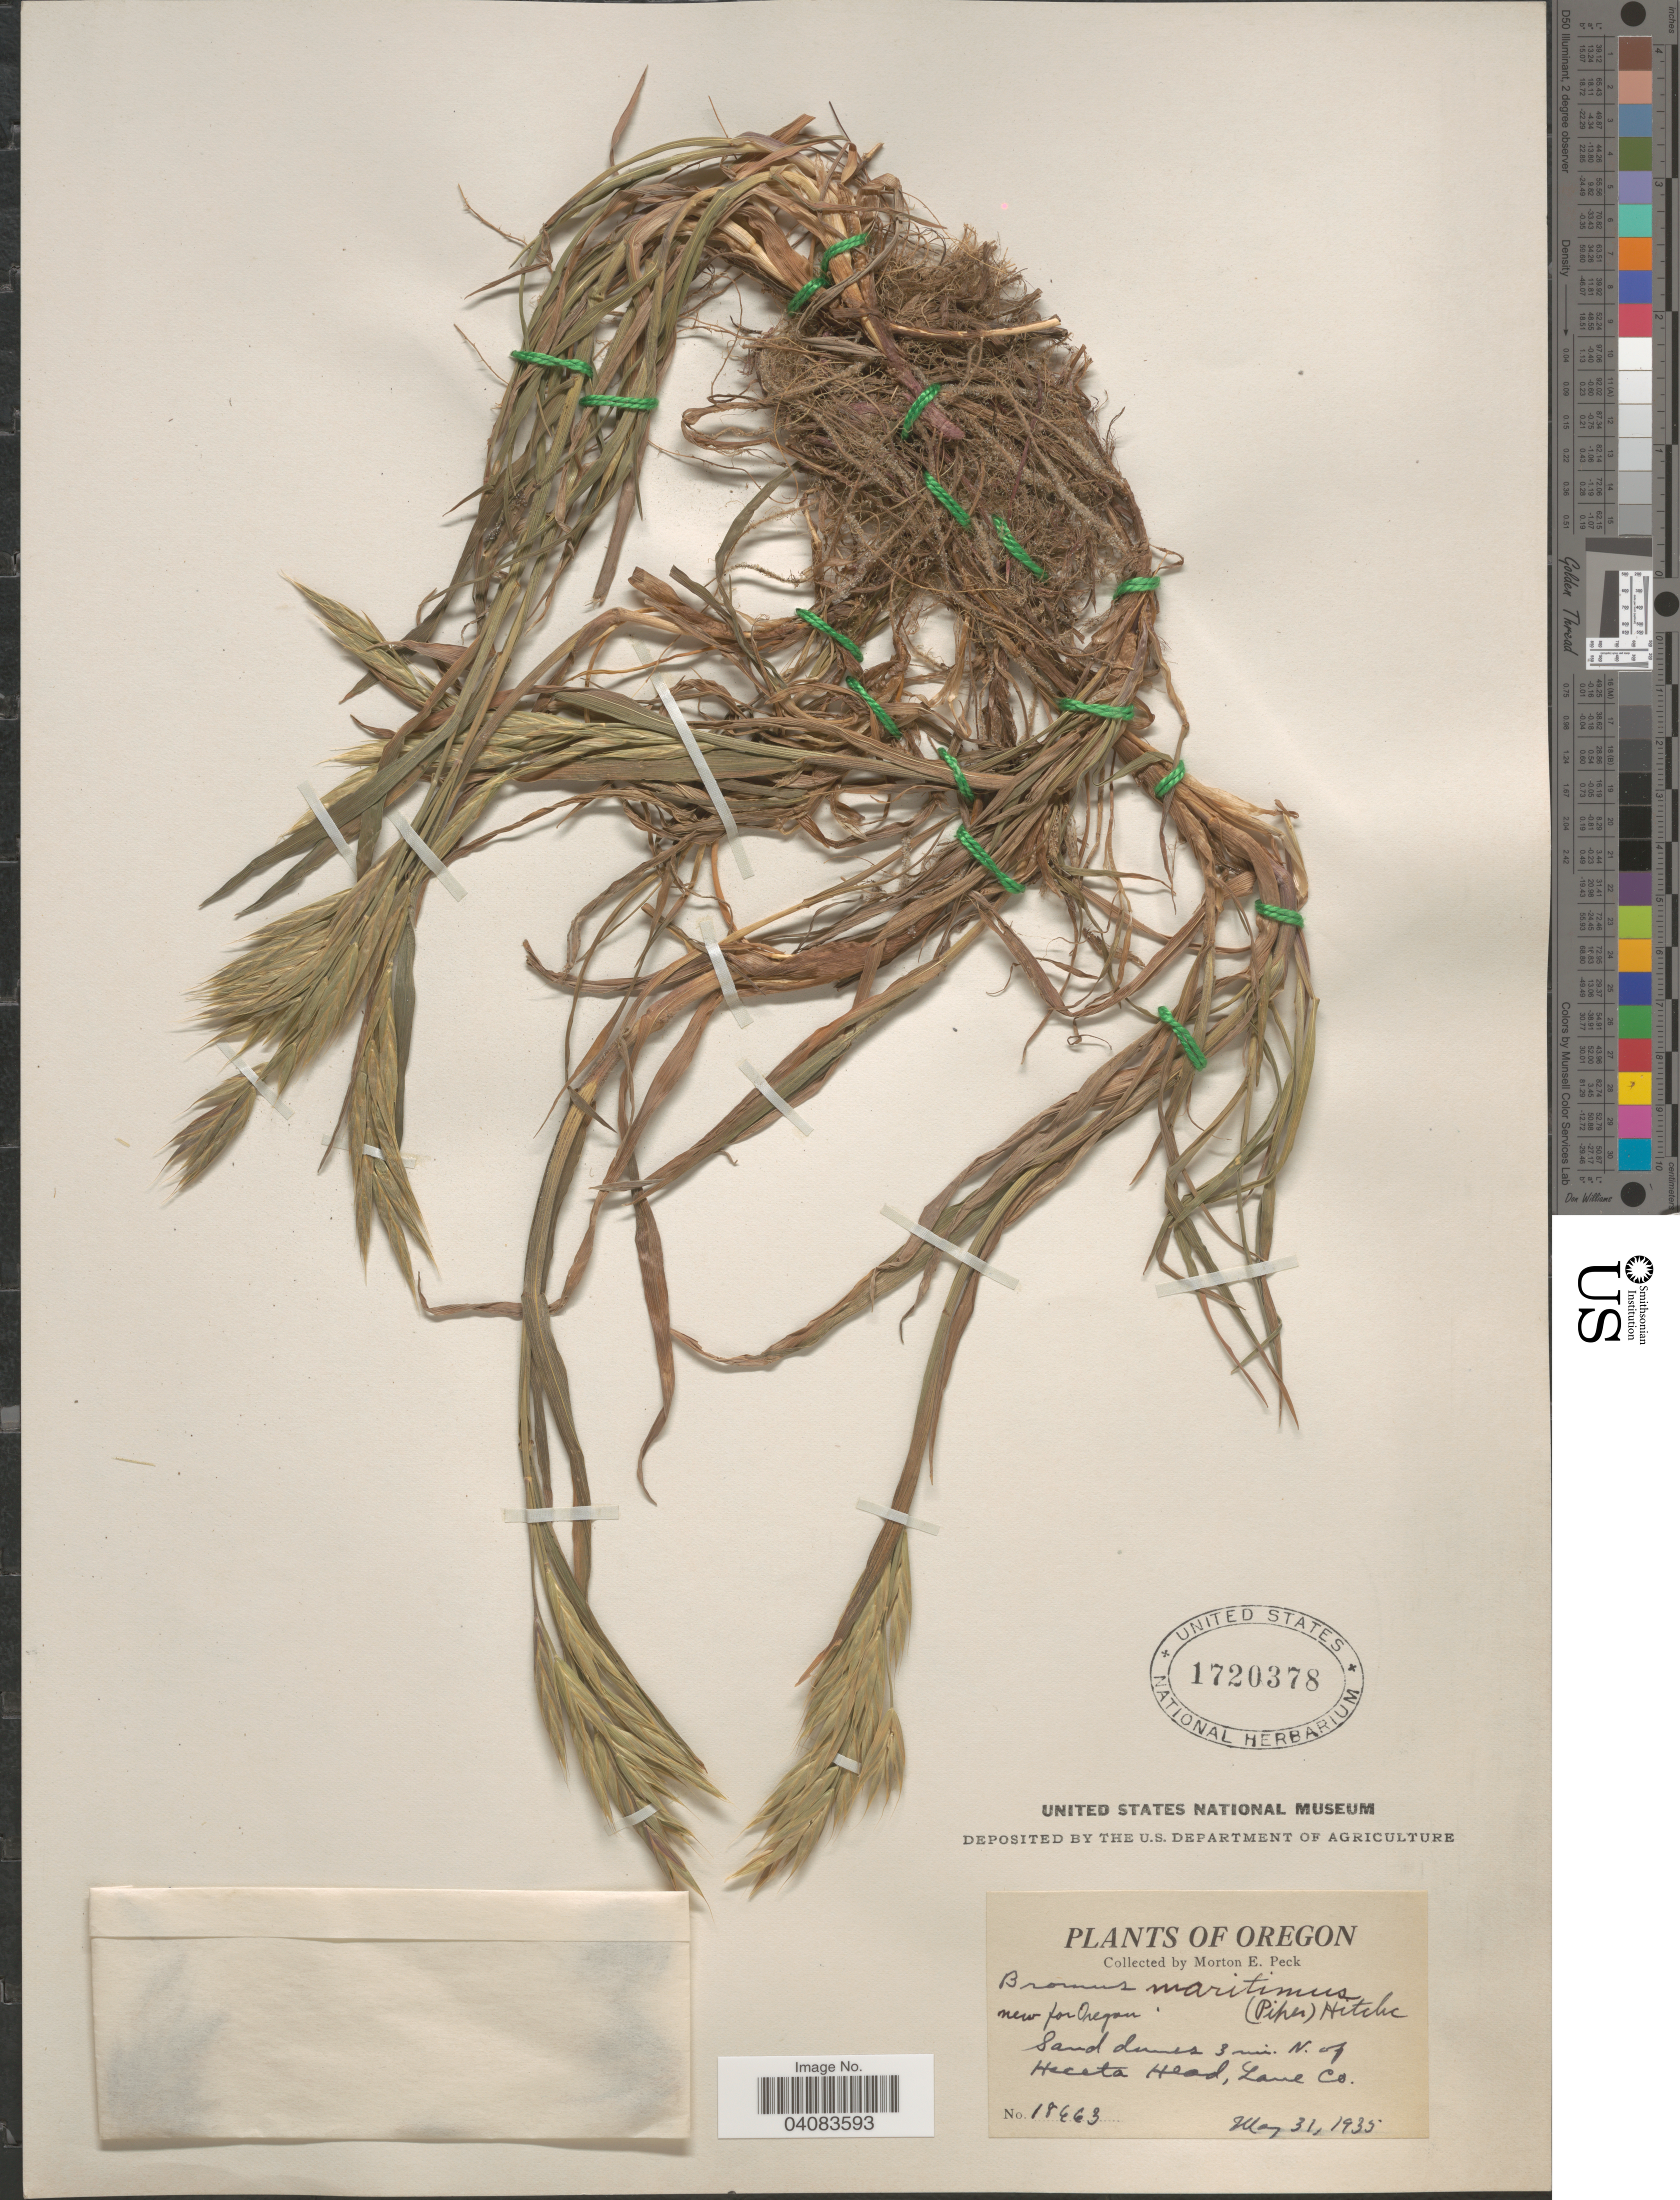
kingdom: Plantae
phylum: Tracheophyta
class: Liliopsida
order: Poales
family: Poaceae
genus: Bromus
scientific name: Bromus marginatus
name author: Nees ex Steud.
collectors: M. E. Peck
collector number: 18663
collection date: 1935-05-31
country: United States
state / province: Oregon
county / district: Lane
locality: Sand dunes 3 mi. N. of Heceta Head, Lane Co.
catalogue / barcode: US 1720378